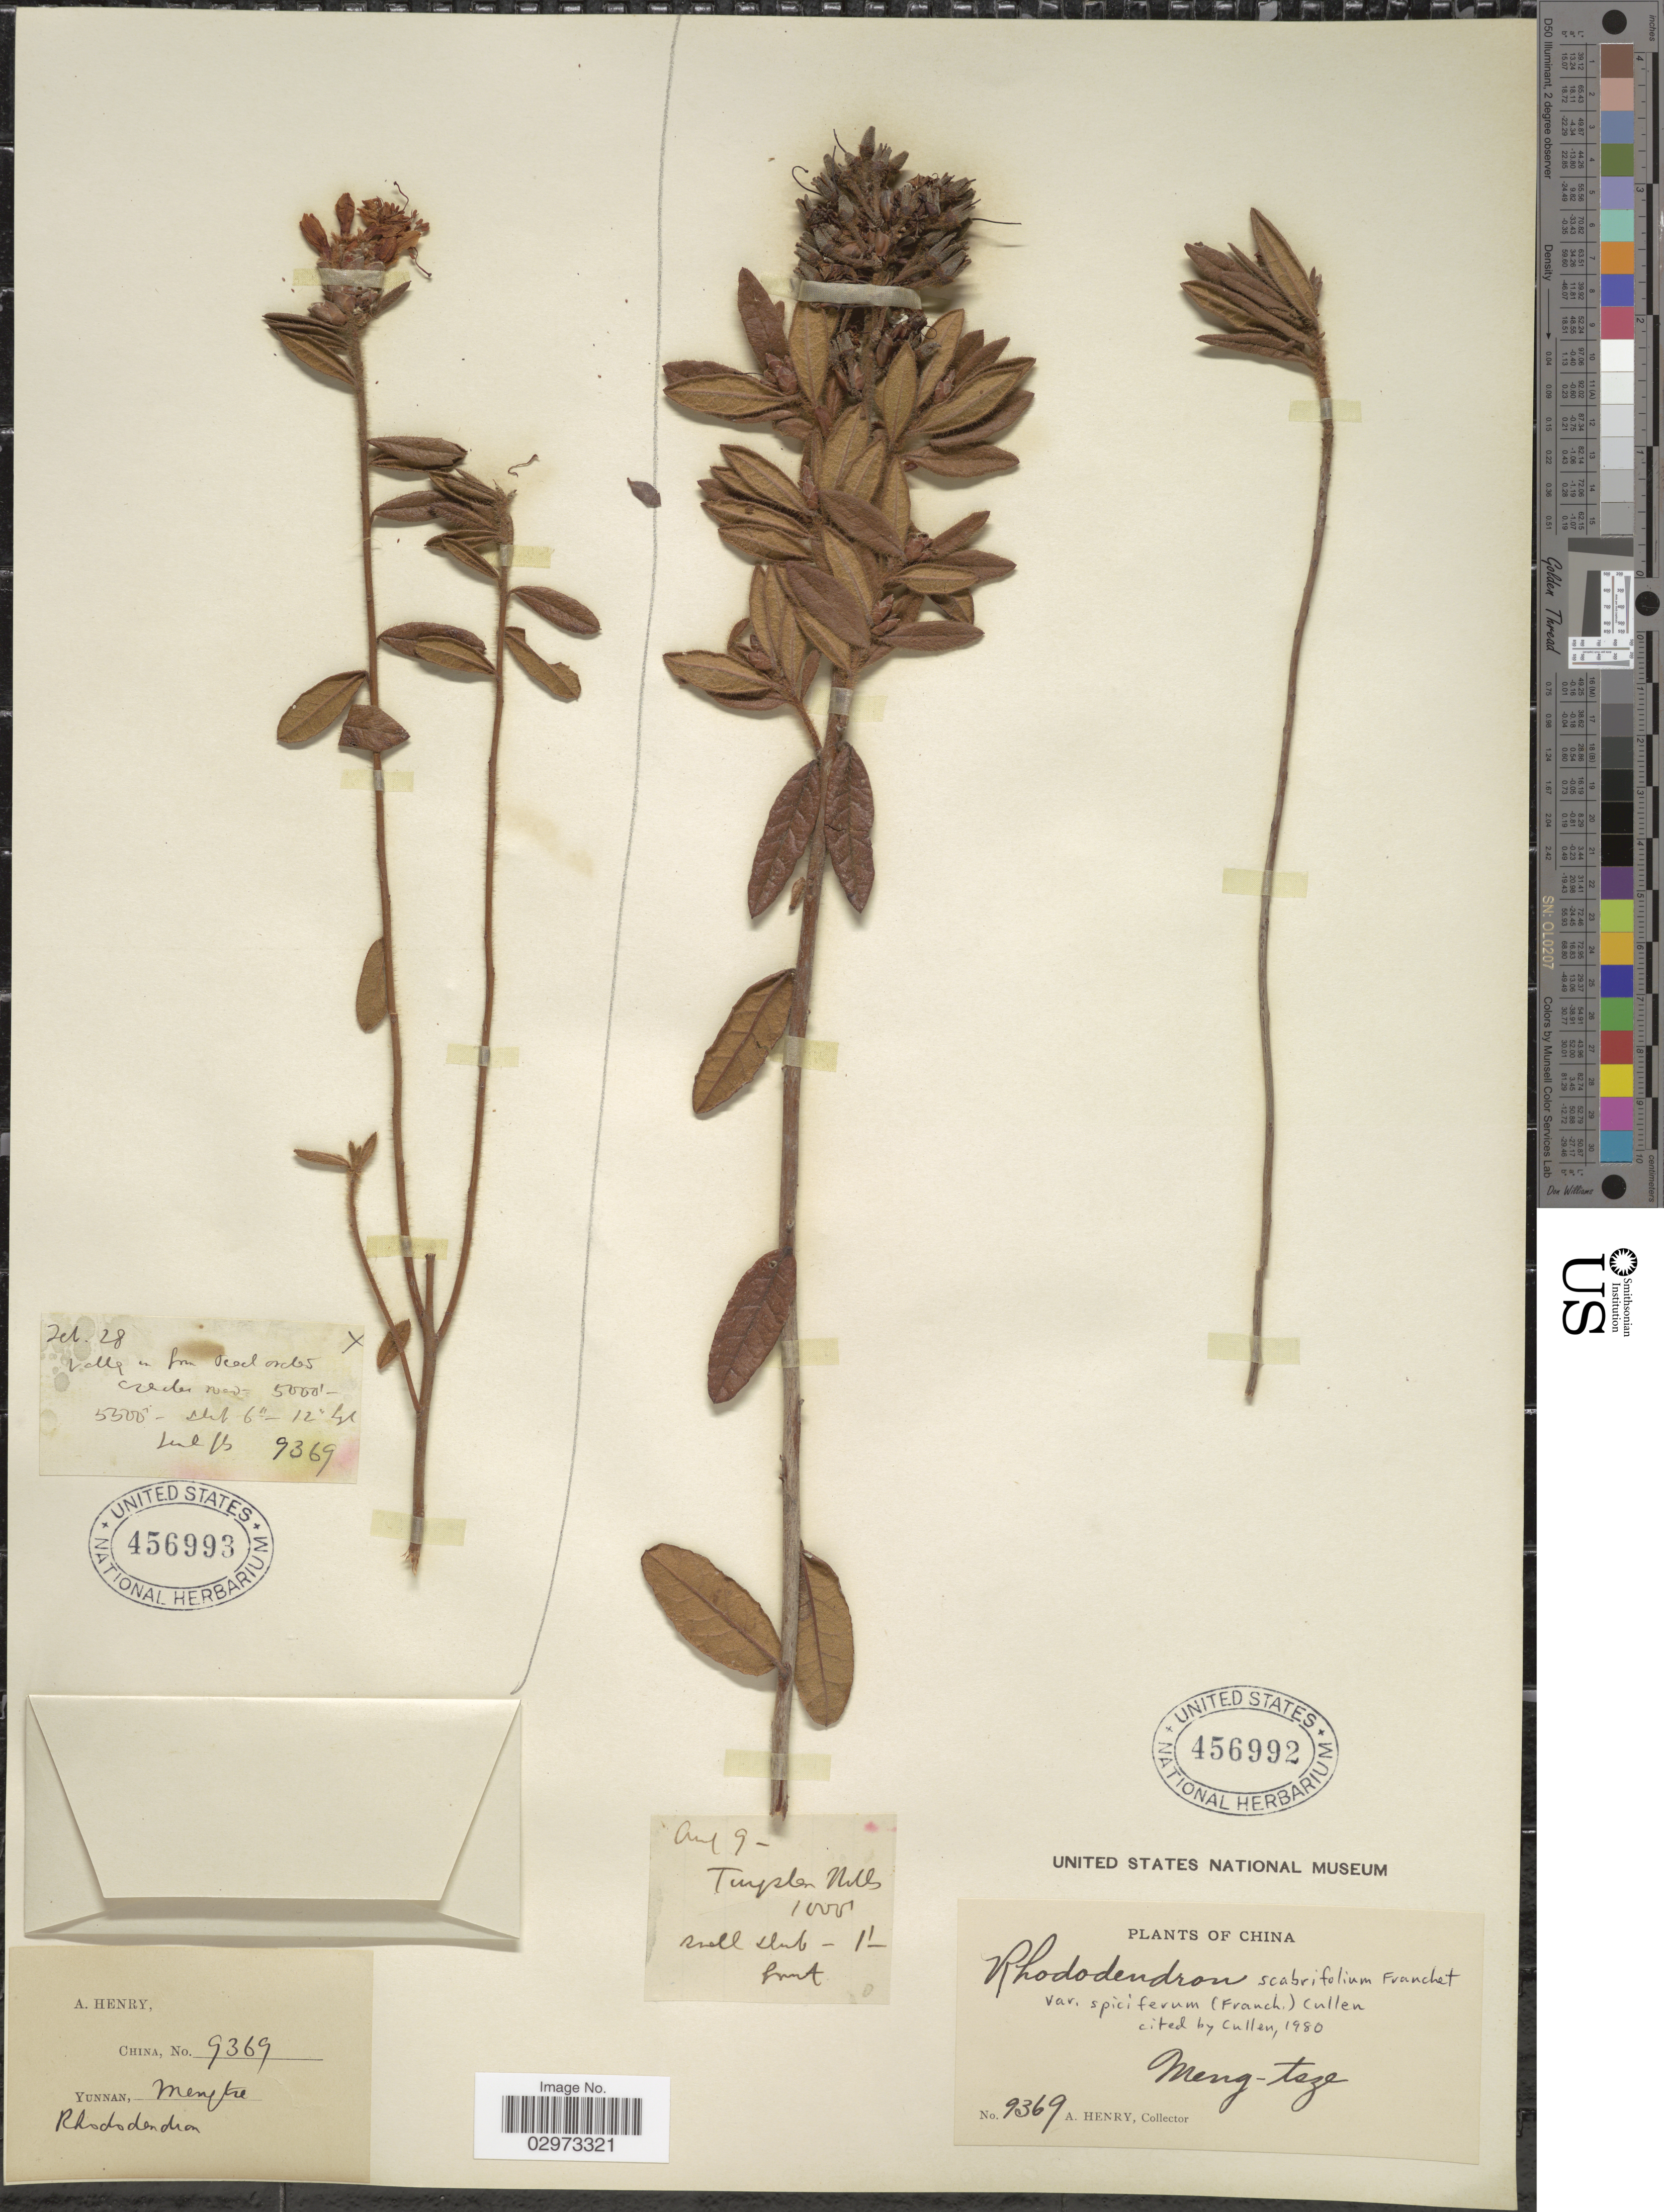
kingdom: Plantae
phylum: Tracheophyta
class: Magnoliopsida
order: Ericales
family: Ericaceae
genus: Rhododendron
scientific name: Rhododendron scabrifolium var. spiciferum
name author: (Franch.) Cullen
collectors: A. Henry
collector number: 9369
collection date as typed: Transcribed d/m/y: /2/28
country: China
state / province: Yunnan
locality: Mengtsze.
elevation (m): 1524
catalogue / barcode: US 456993-2